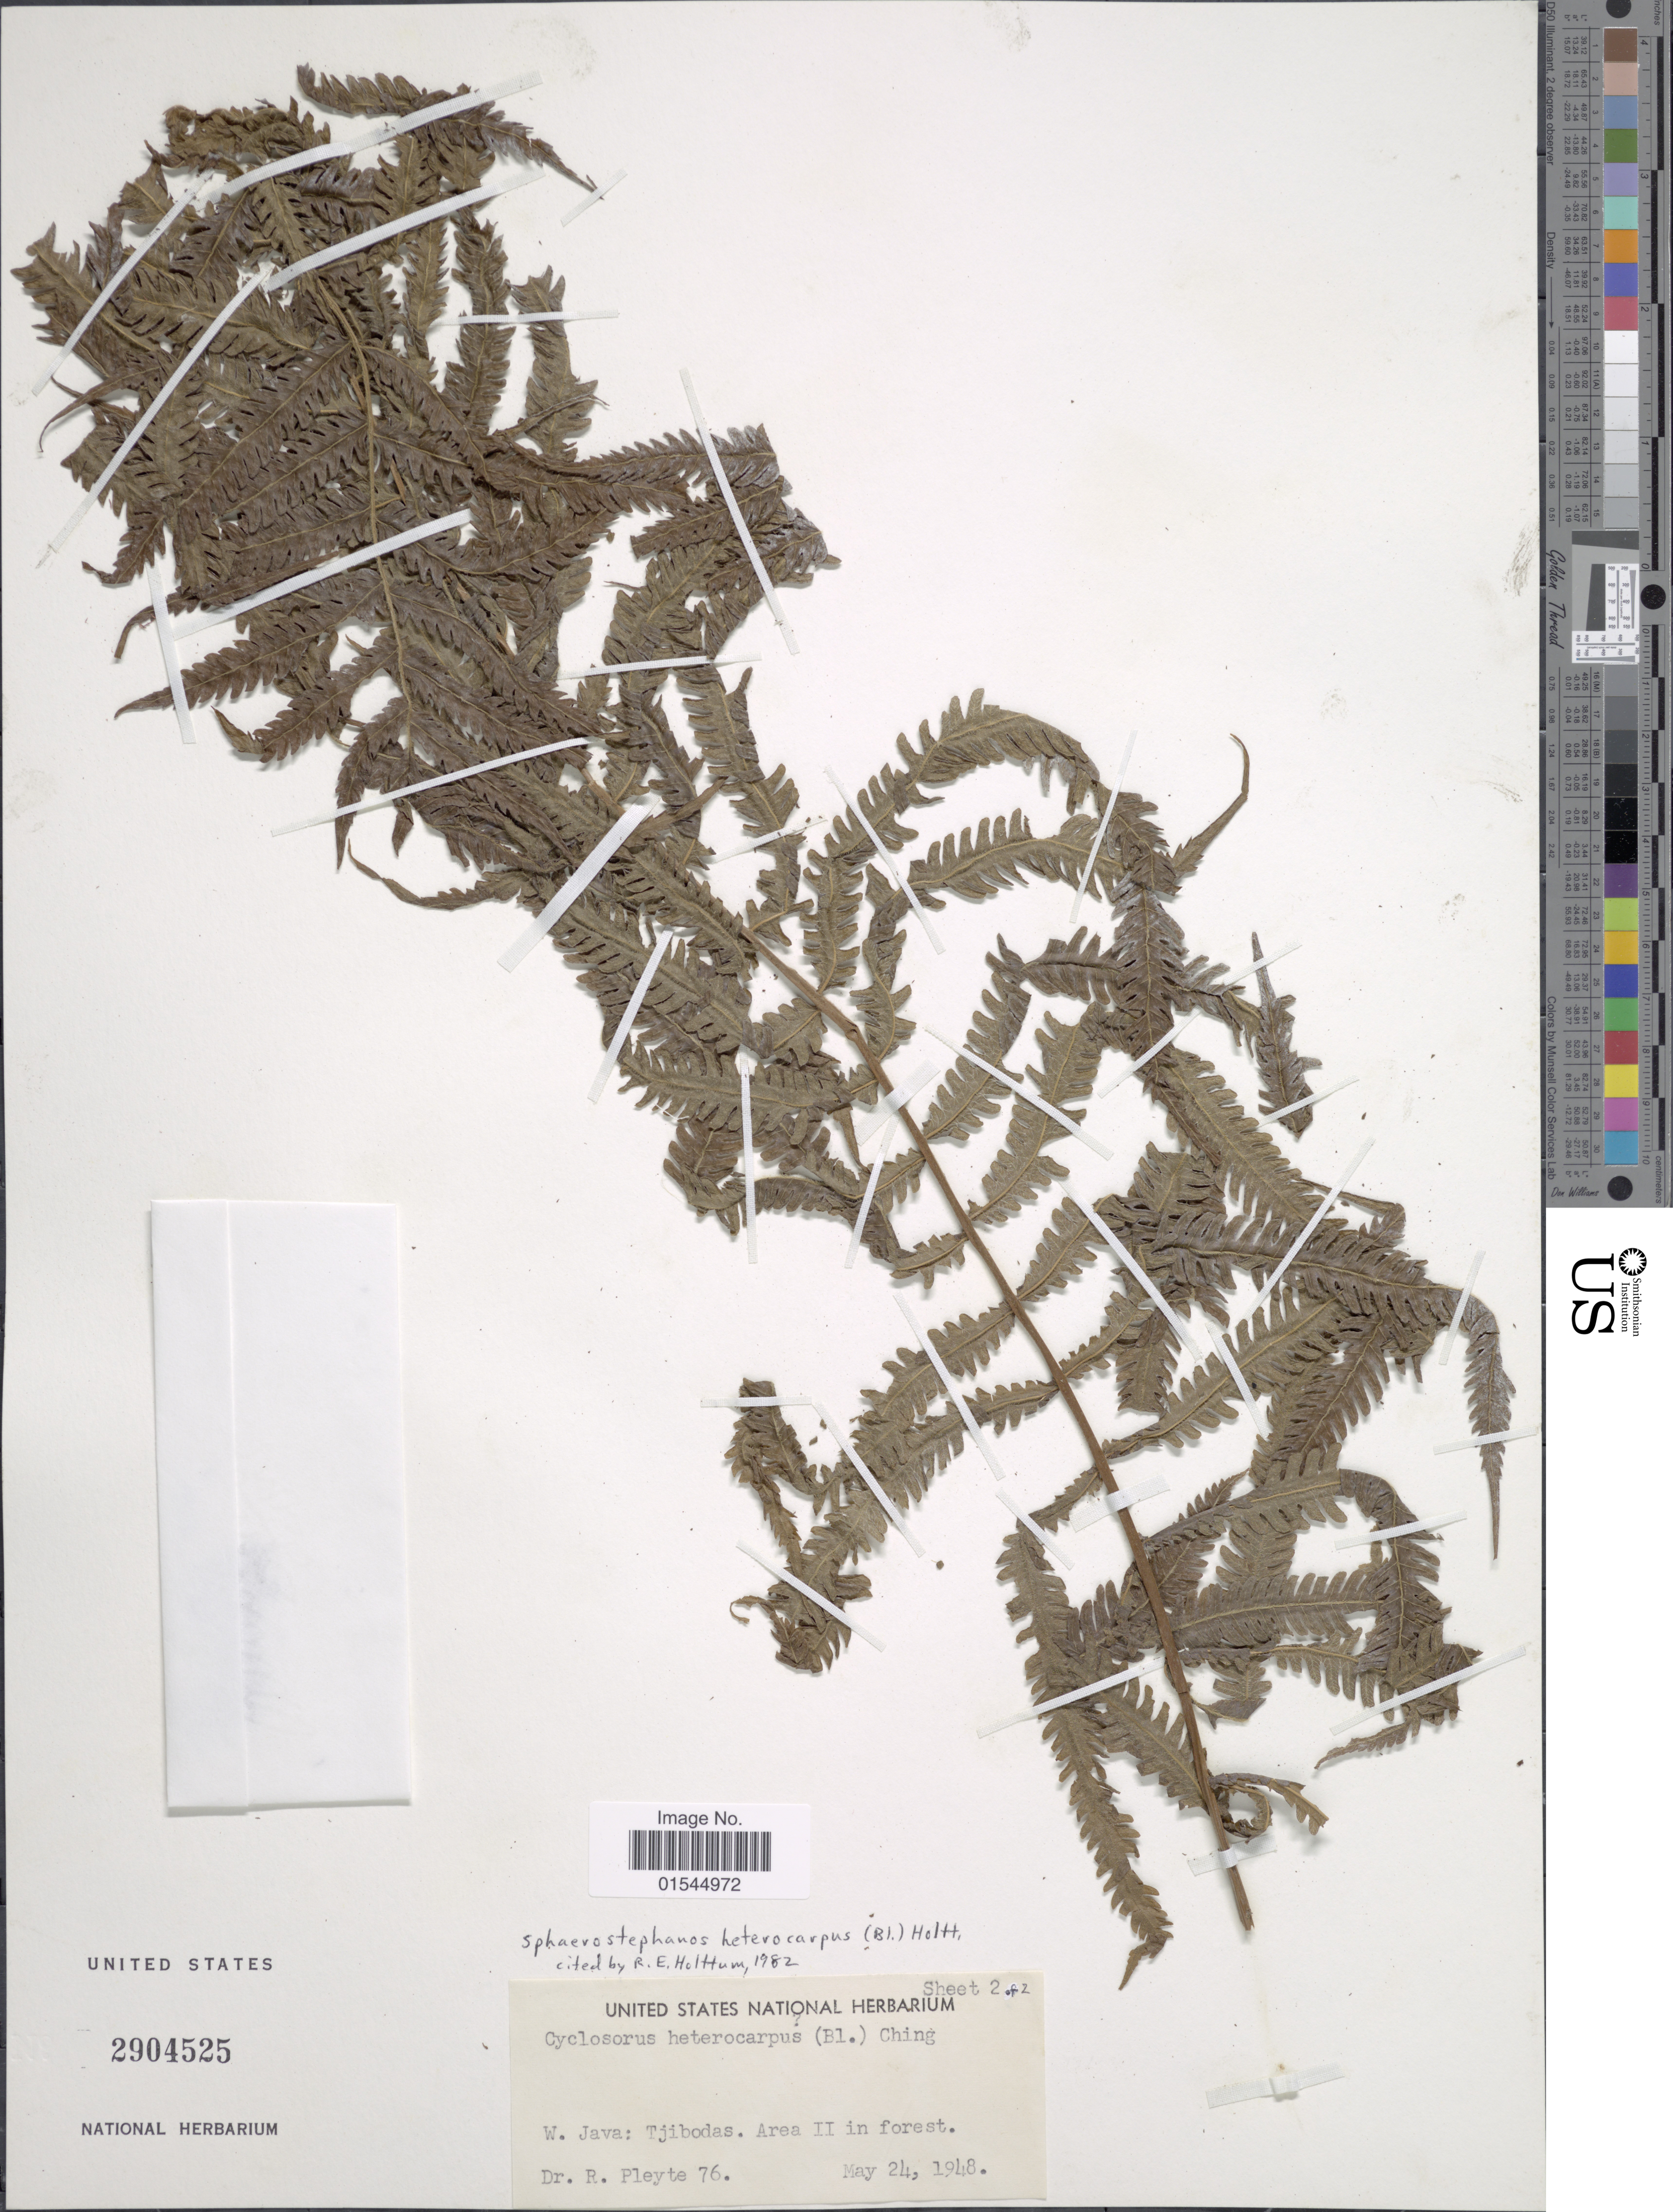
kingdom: Plantae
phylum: Tracheophyta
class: Polypodiopsida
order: Polypodiales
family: Thelypteridaceae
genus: Sphaerostephanos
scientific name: Sphaerostephanos heterocarpus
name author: (Blume) Holttum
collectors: D. Pleyte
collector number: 76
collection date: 1948-05-24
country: Indonesia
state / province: Java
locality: W.Java. Tjibodas. Arca II in forest.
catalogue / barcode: US 2904525